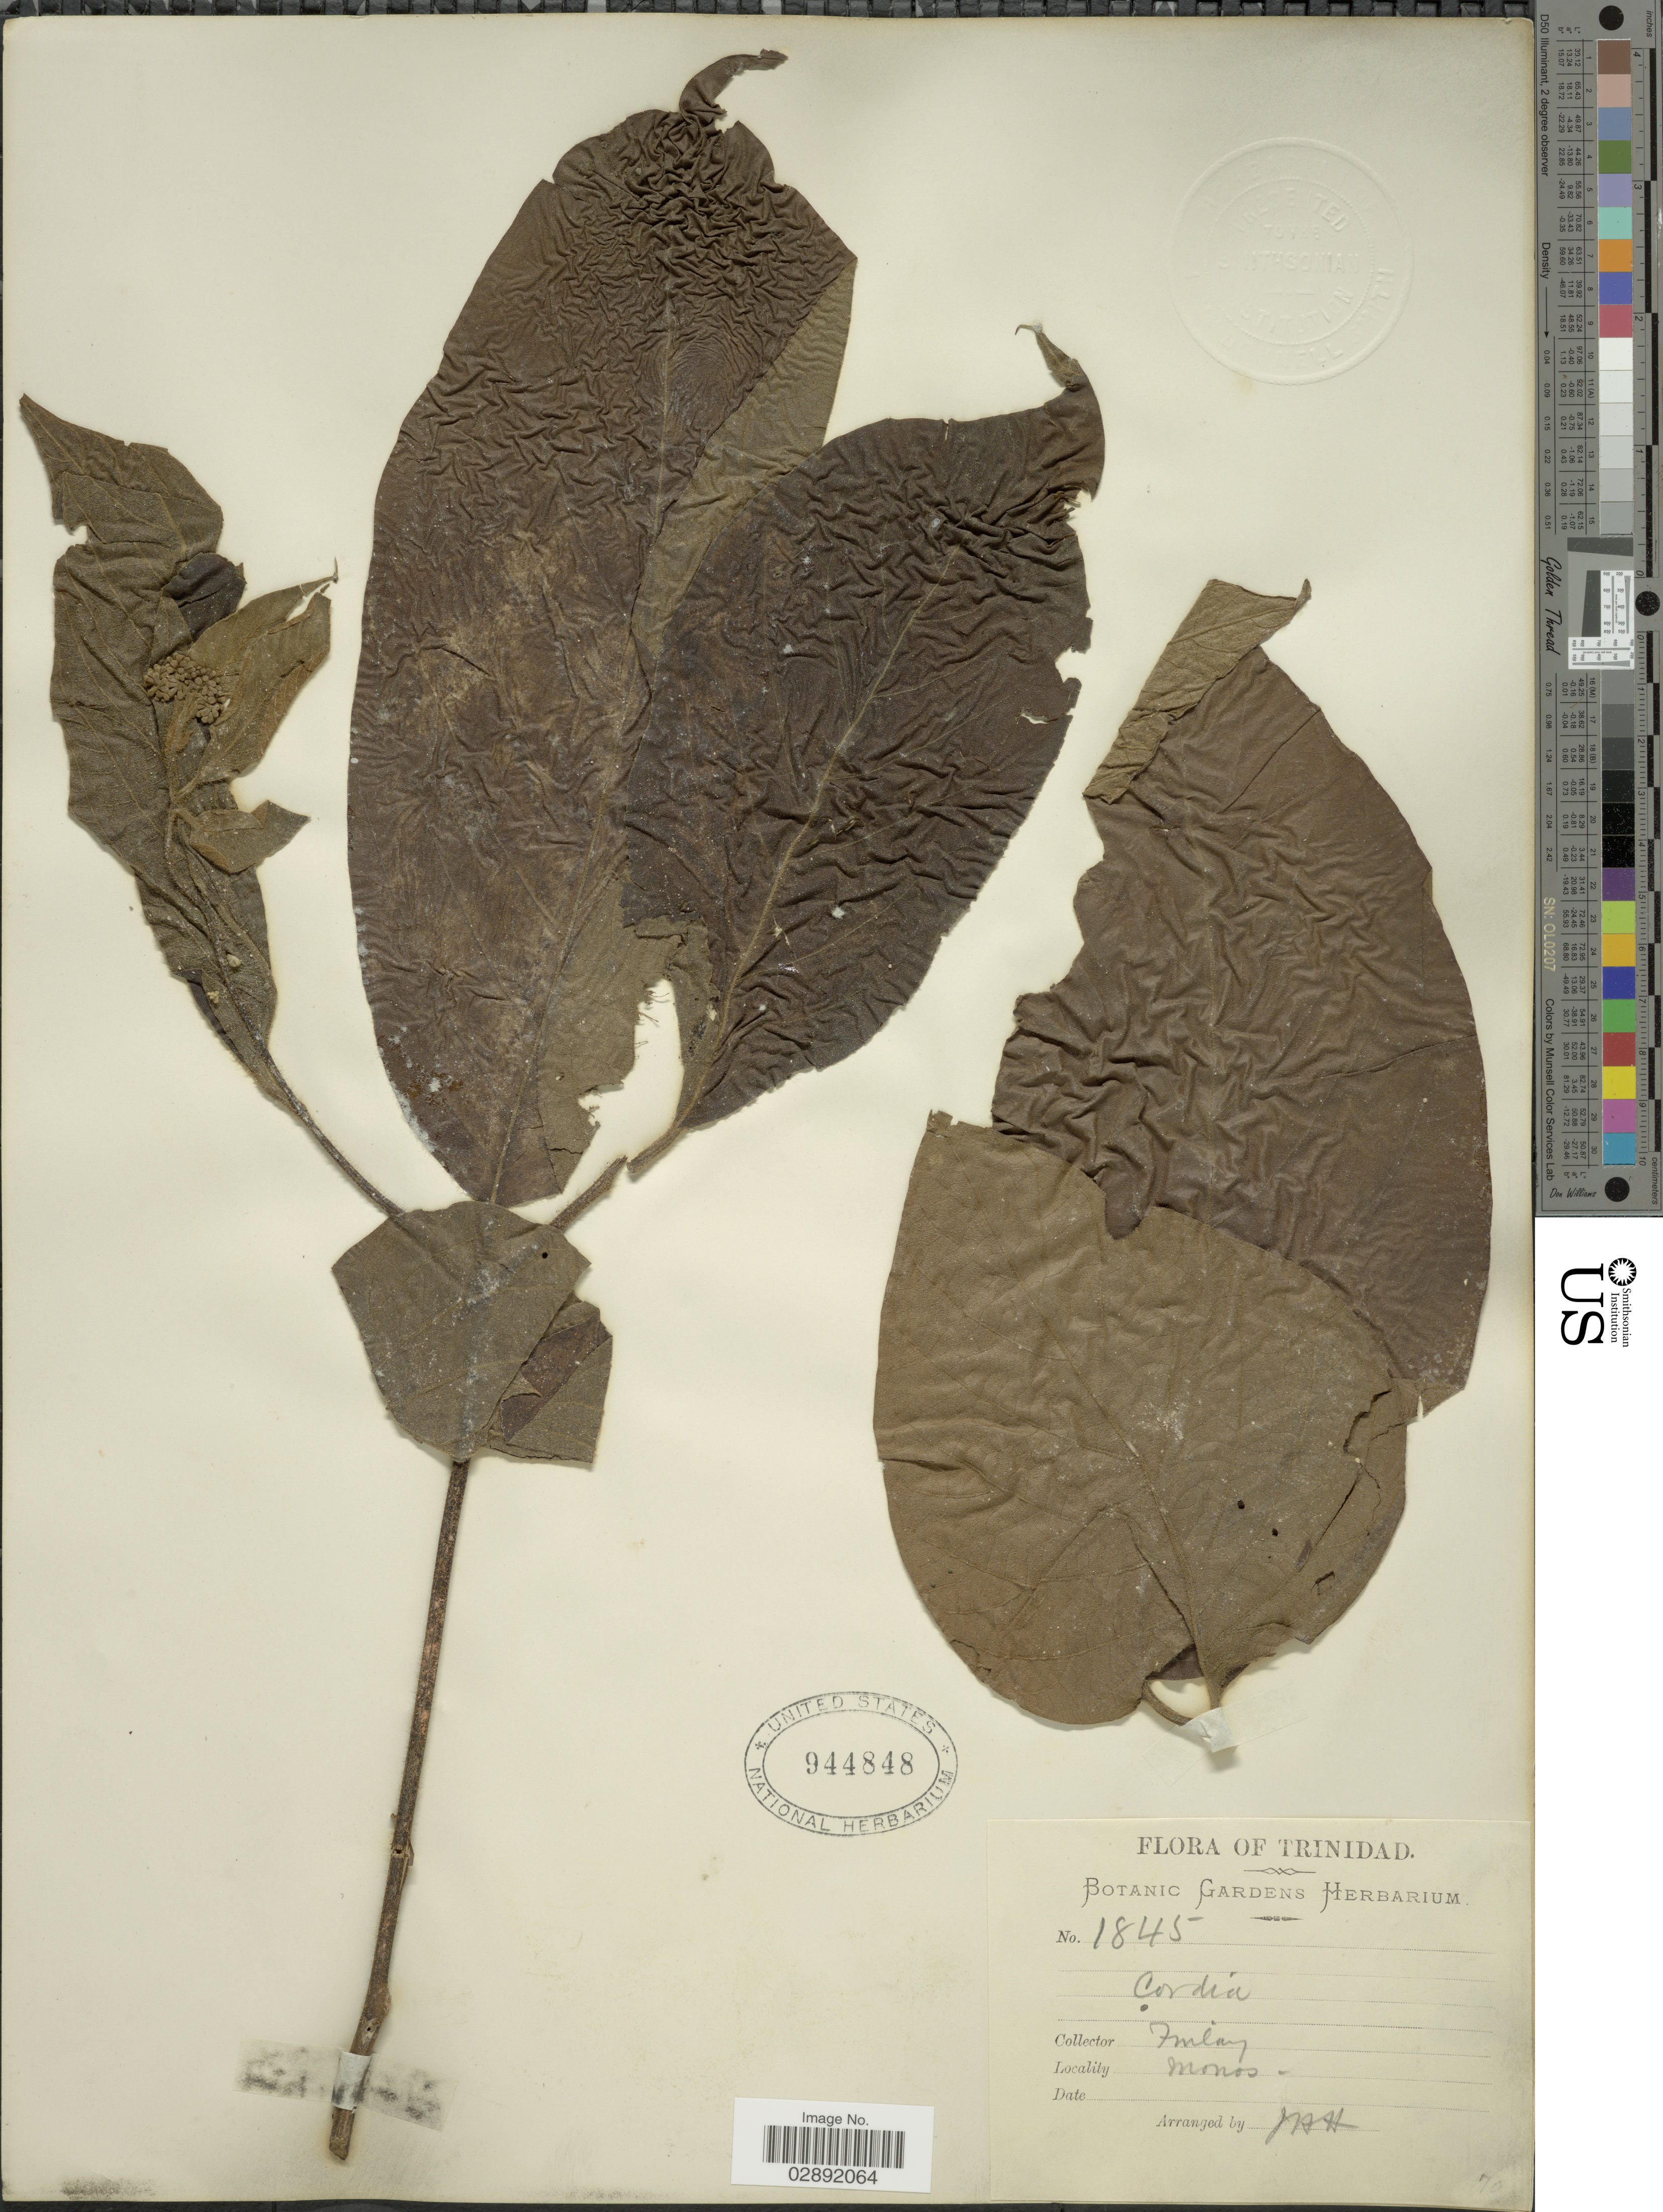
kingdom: Plantae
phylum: Tracheophyta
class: Magnoliopsida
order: Boraginales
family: Cordiaceae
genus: Cordia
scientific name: Cordia sp.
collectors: -. Finlay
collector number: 1845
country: Trinidad and Tobago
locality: Trinidad, Monos.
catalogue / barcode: US 944848